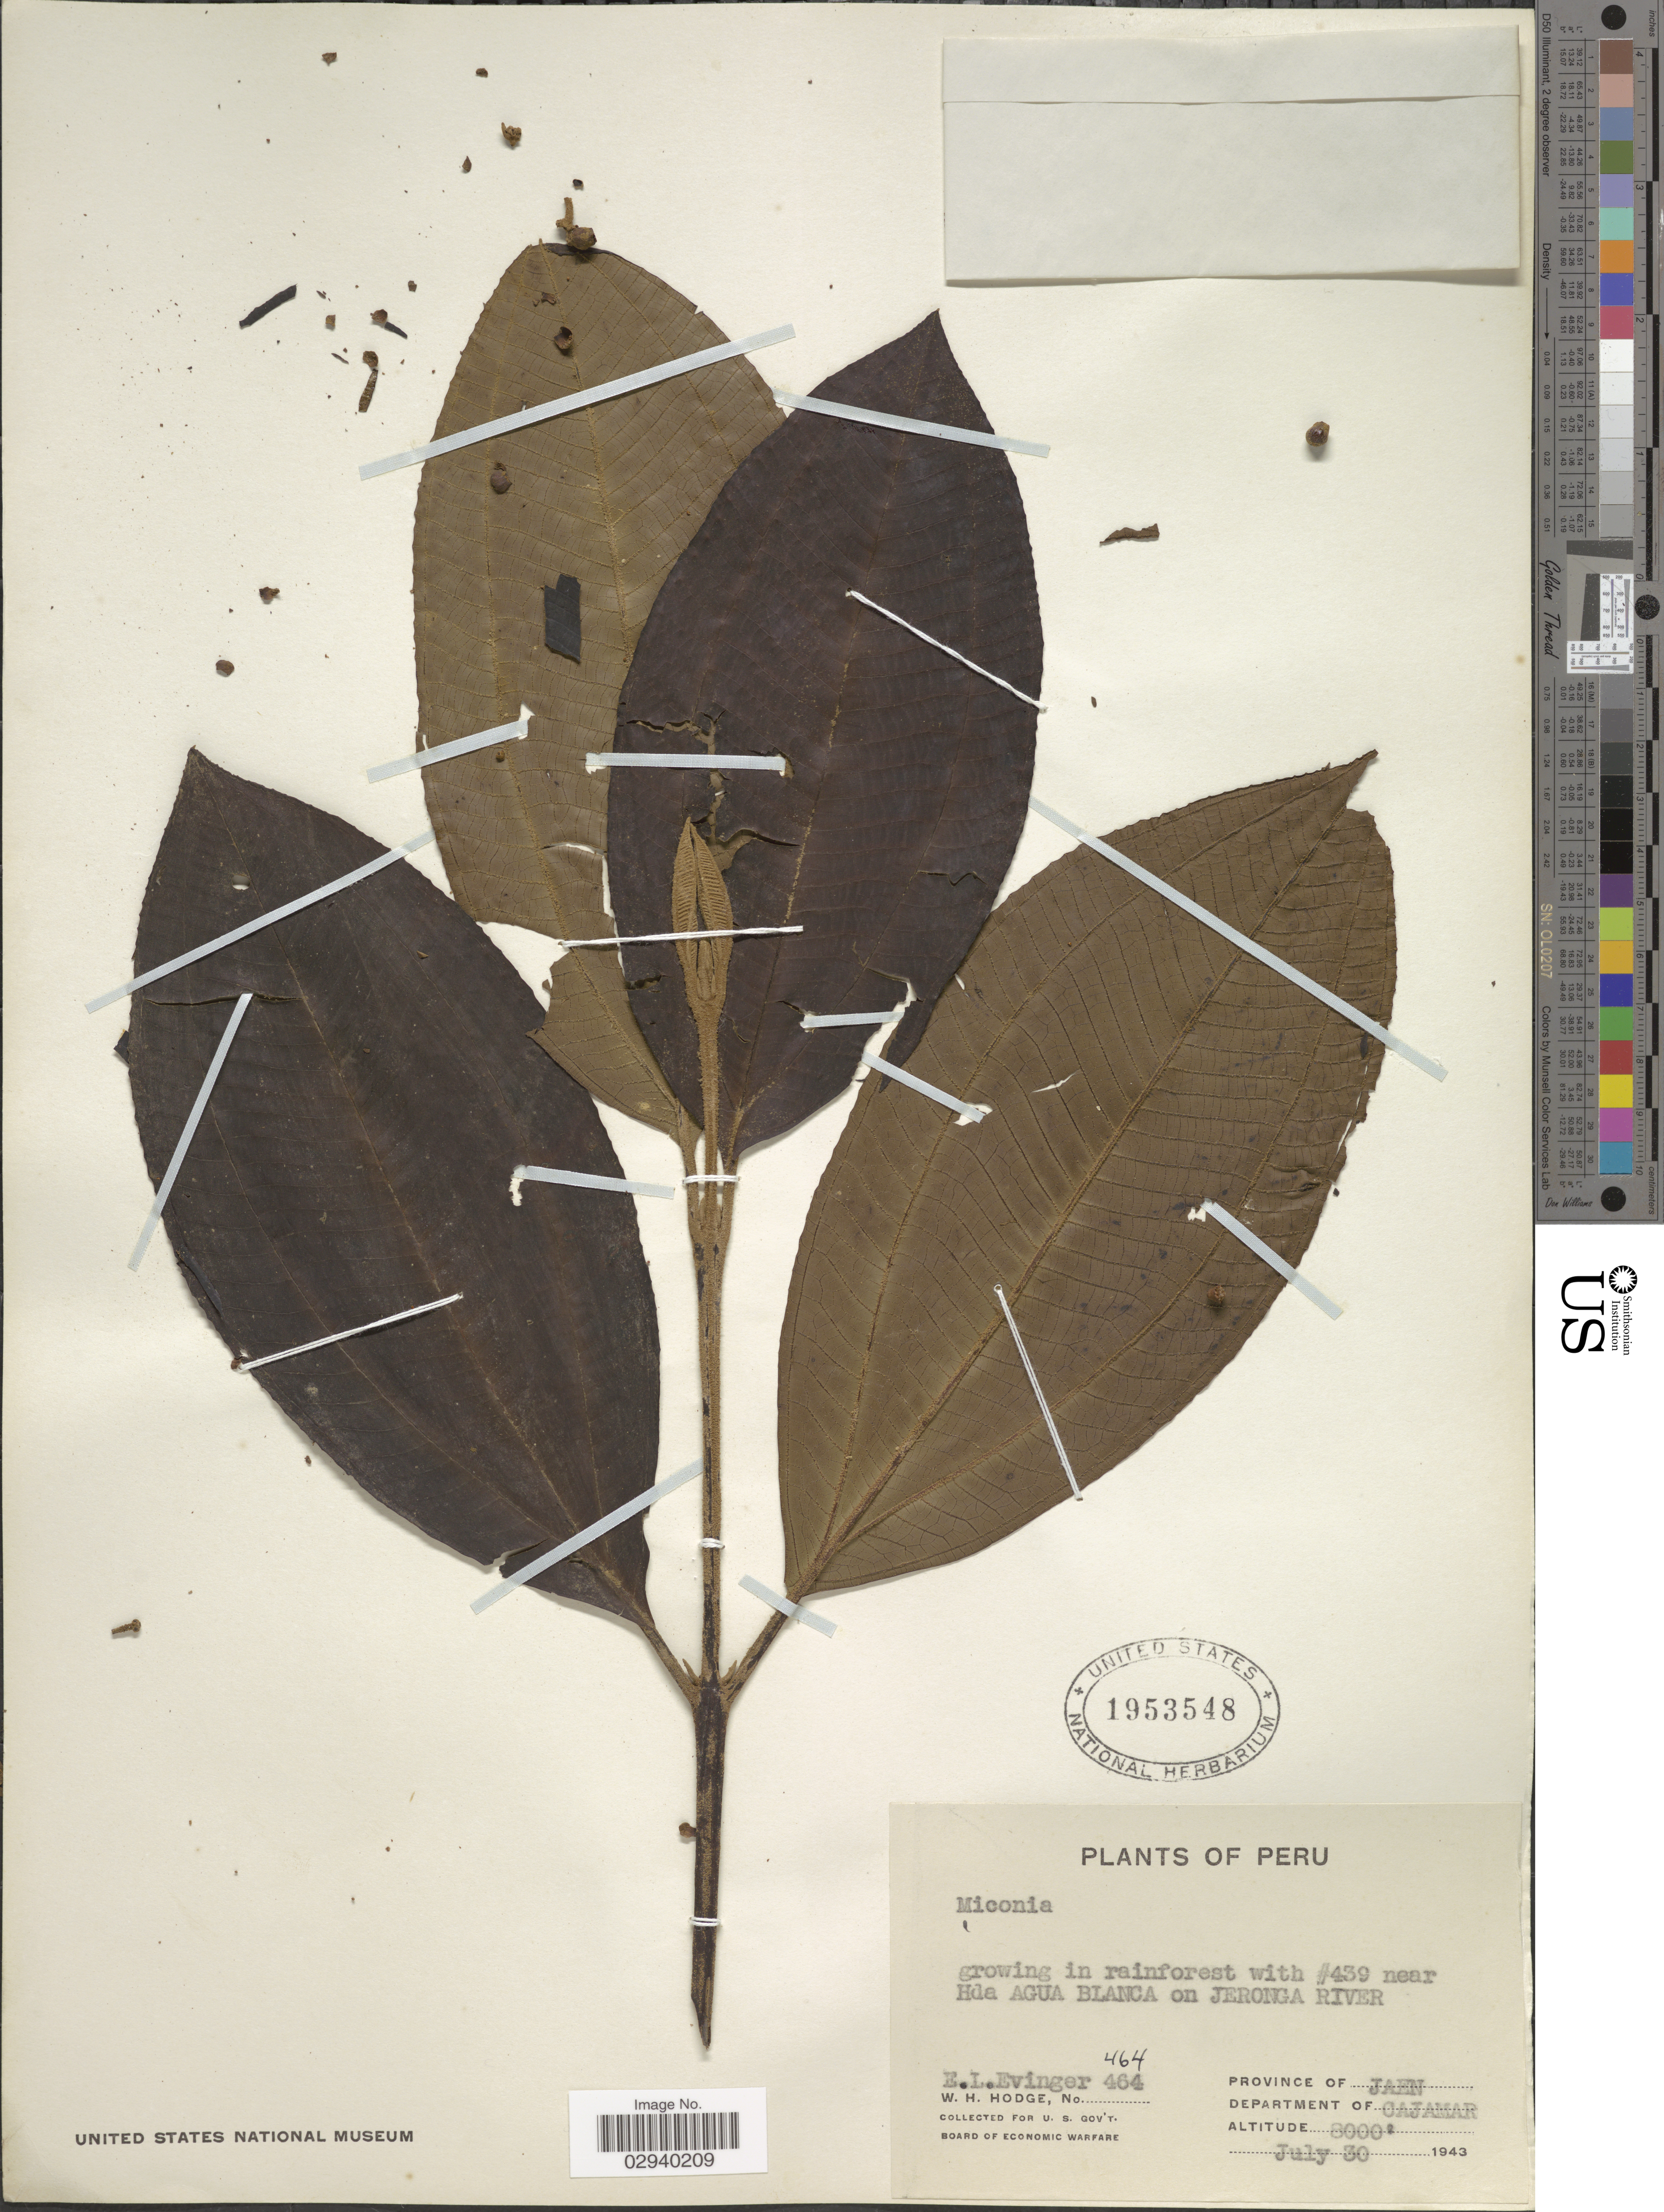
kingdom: Plantae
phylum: Tracheophyta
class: Magnoliopsida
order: Myrtales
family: Melastomataceae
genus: Miconia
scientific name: Miconia lasiostyla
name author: Gleason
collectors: E. Evinger & W. Hodge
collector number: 464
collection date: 1943-07-30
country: Peru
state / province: Cajamarca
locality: Near Hda agua Blanca on Jeronga River. Province of Jaen, Department of Cajamar.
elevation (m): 2438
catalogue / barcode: US 1953548